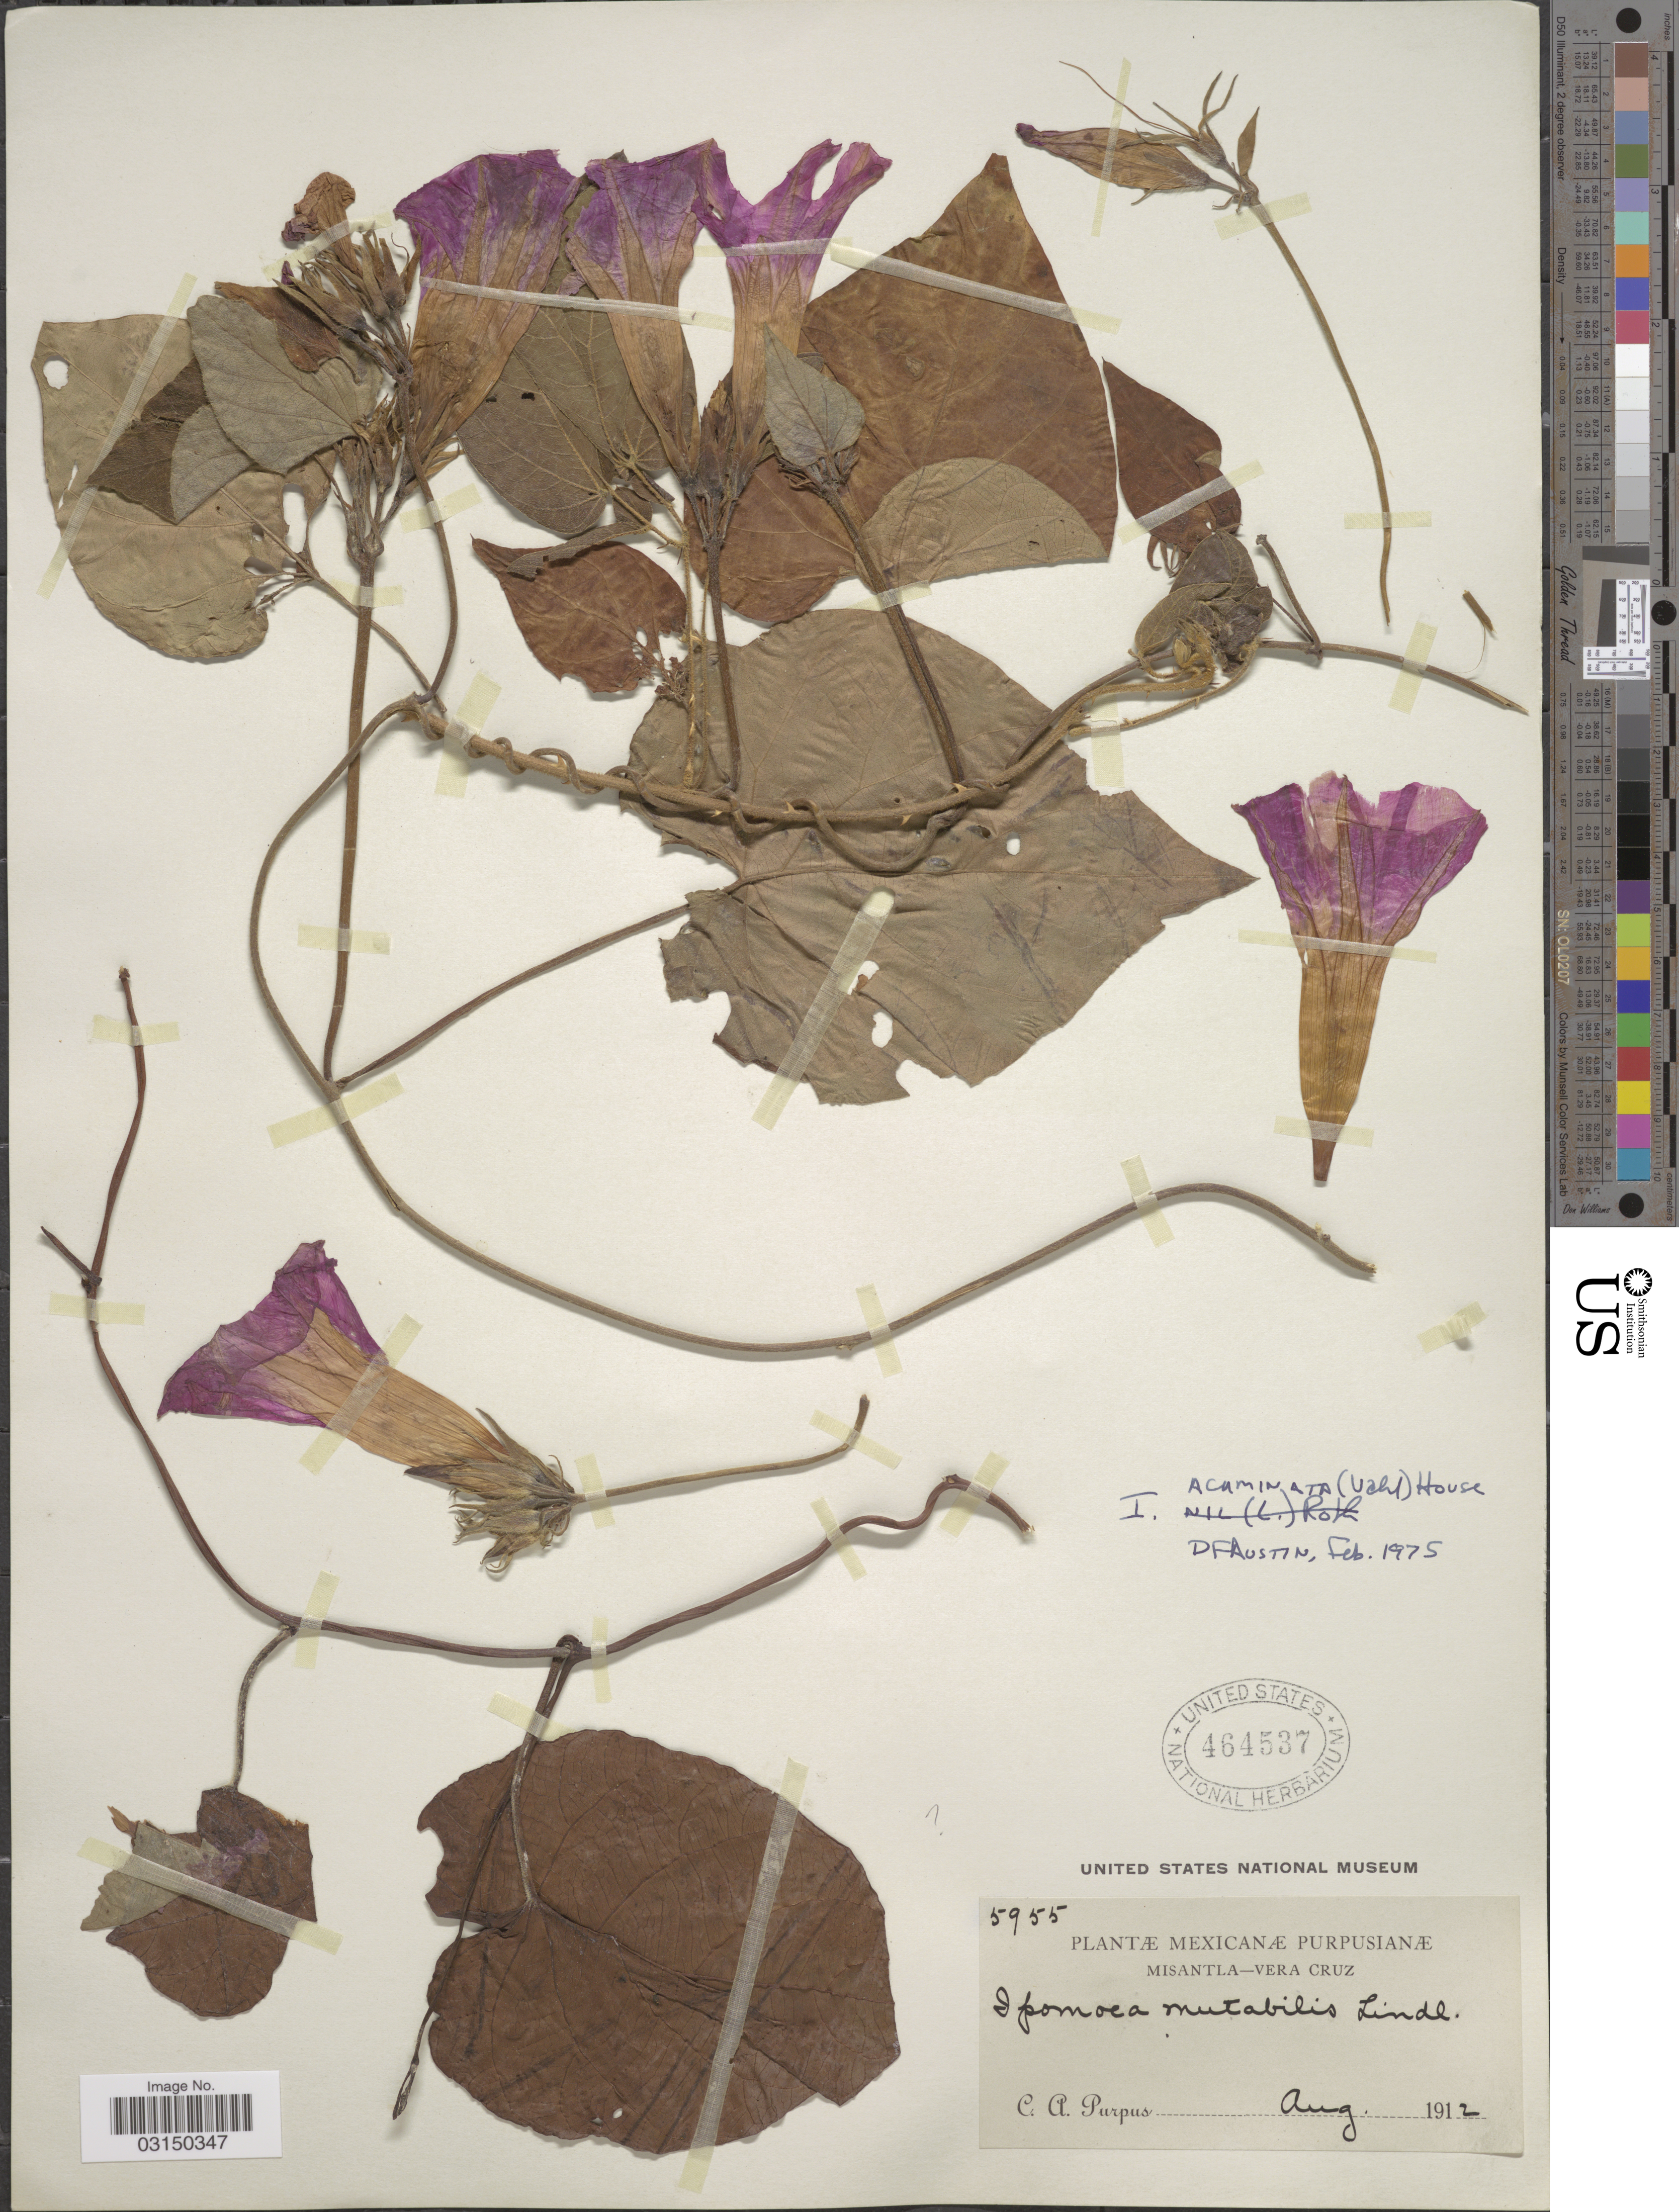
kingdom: Plantae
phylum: Tracheophyta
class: Magnoliopsida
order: Solanales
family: Convolvulaceae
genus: Ipomoea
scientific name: Ipomoea indica (Burm.) Merr. var. indica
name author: (Burm.) Merr.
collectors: C. A. Purpus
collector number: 5955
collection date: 1912-08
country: Mexico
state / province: Veracruz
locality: Misantla - Vera Cruz.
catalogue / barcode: US 464537